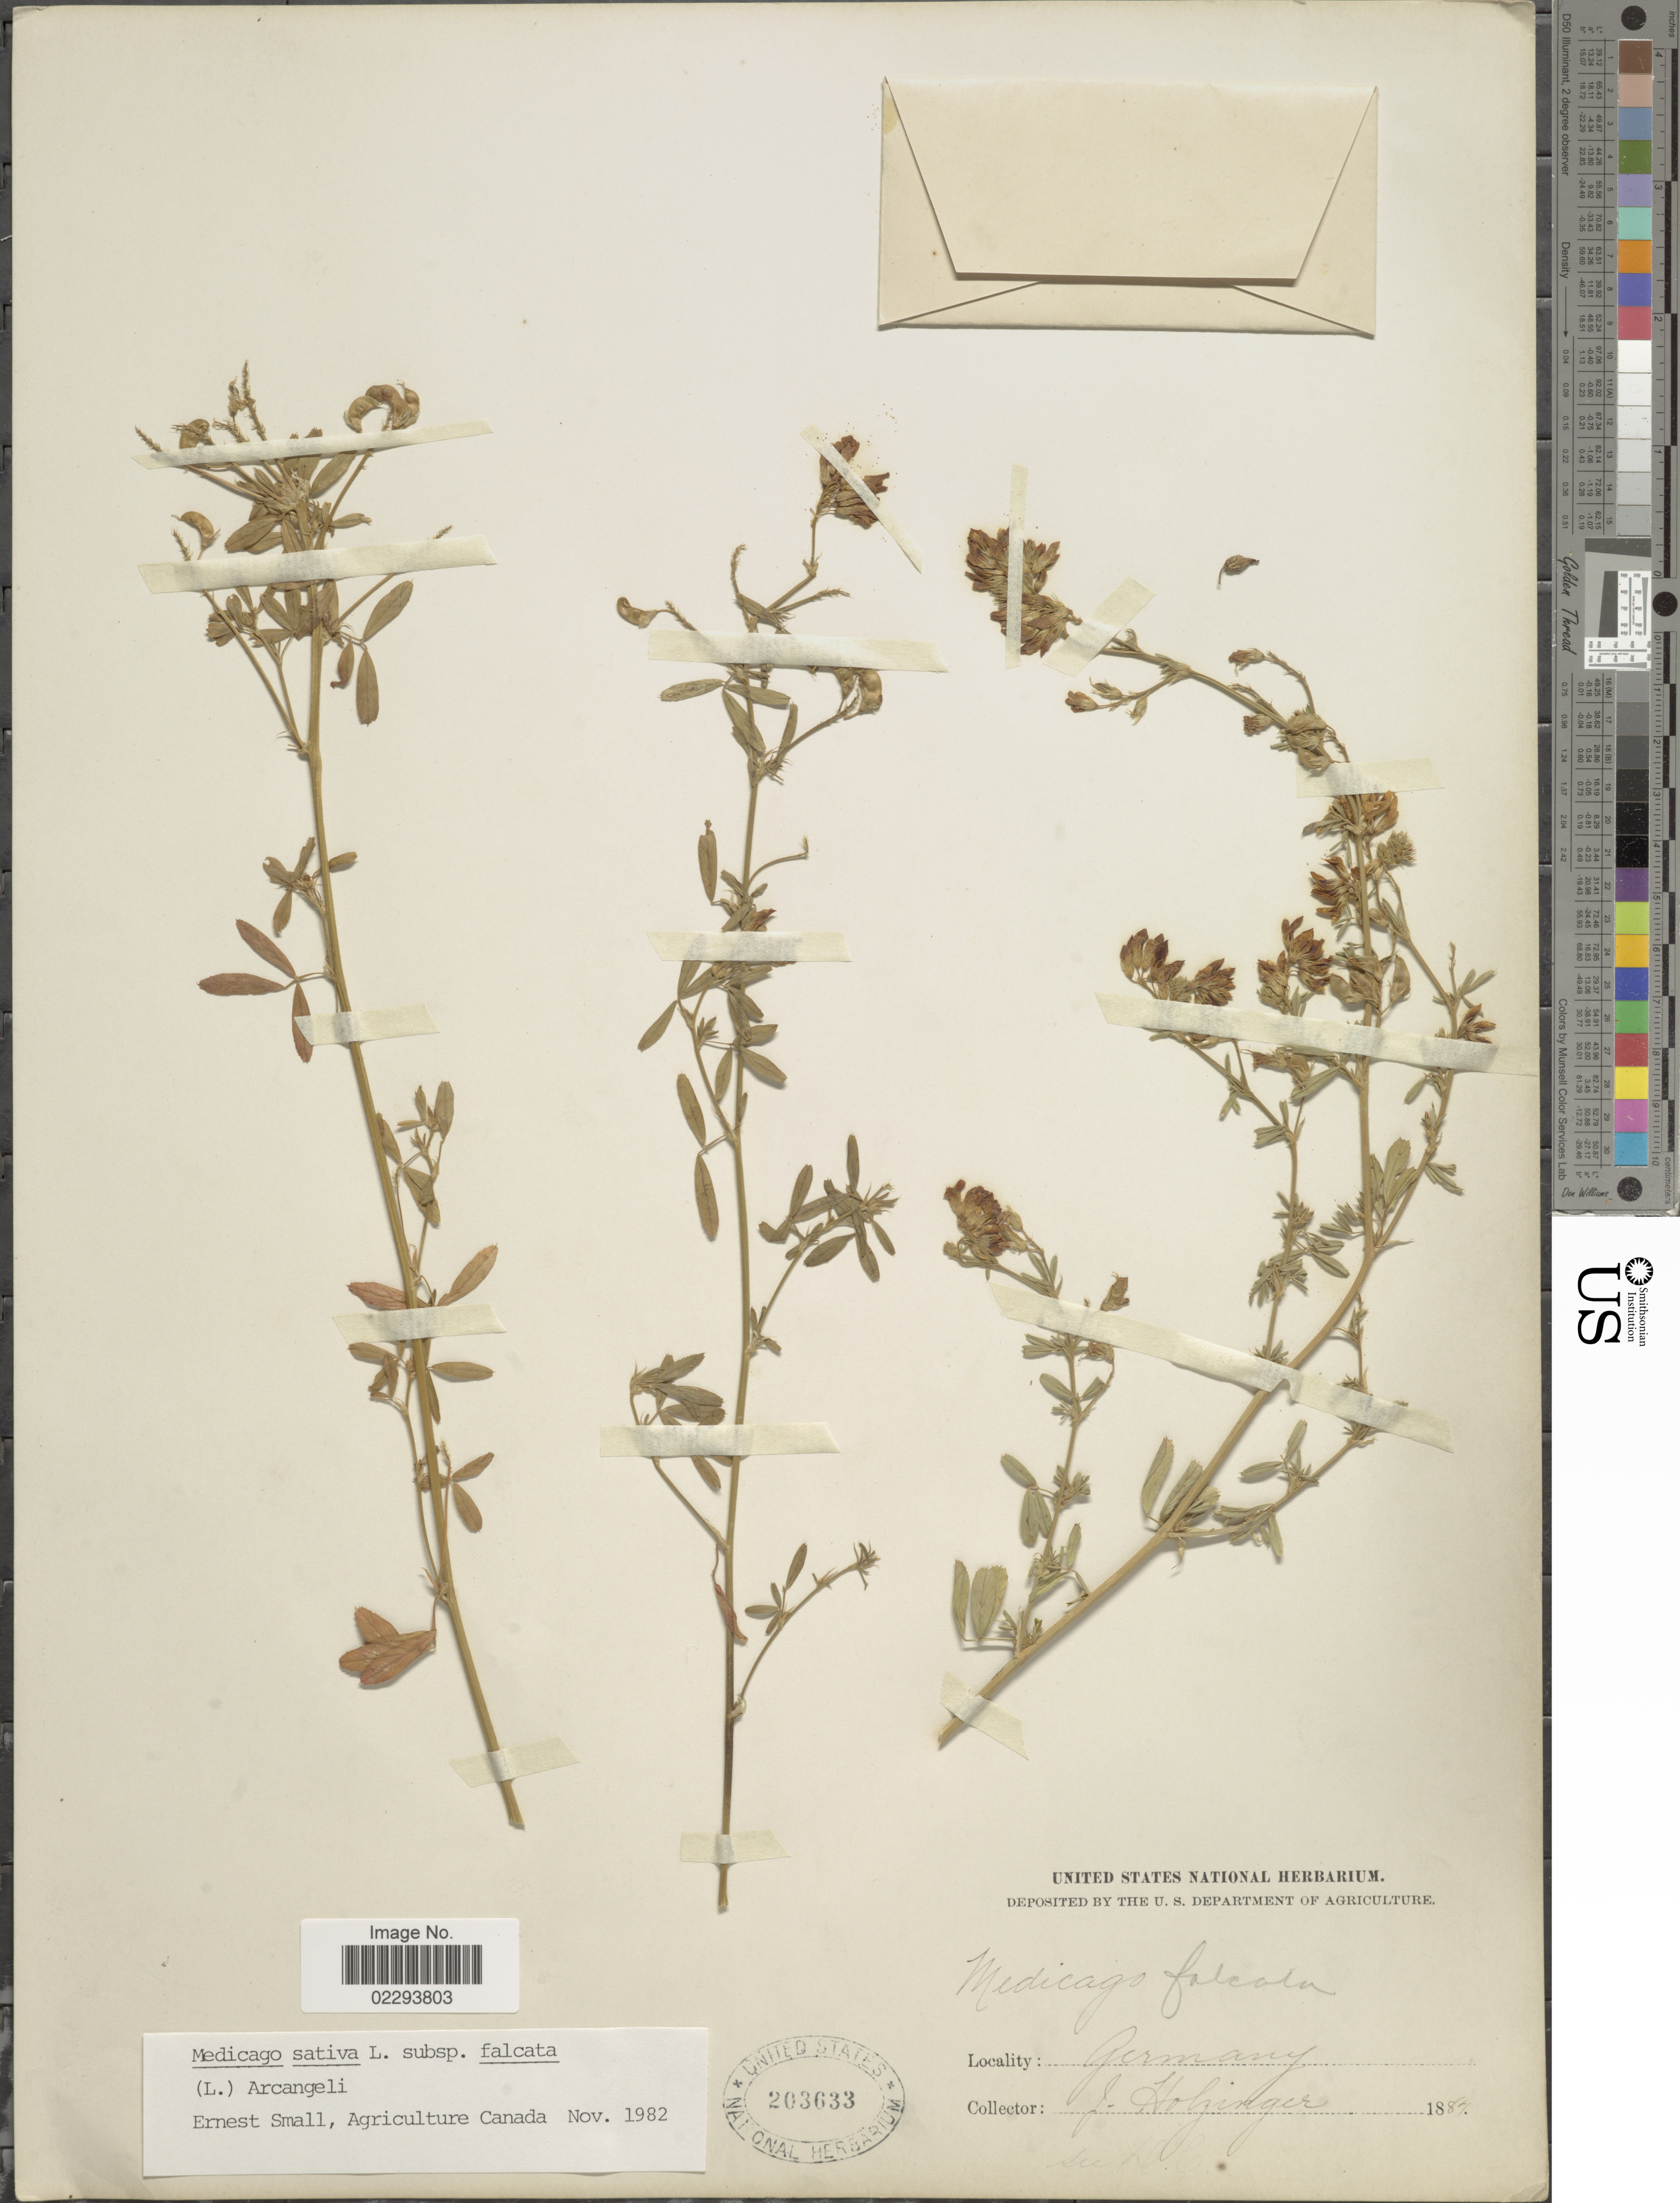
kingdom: Plantae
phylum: Tracheophyta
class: Magnoliopsida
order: Fabales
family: Fabaceae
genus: Medicago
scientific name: Medicago sativa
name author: L.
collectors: J. Holzinger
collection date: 1887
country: Germany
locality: Germany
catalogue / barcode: US 203633